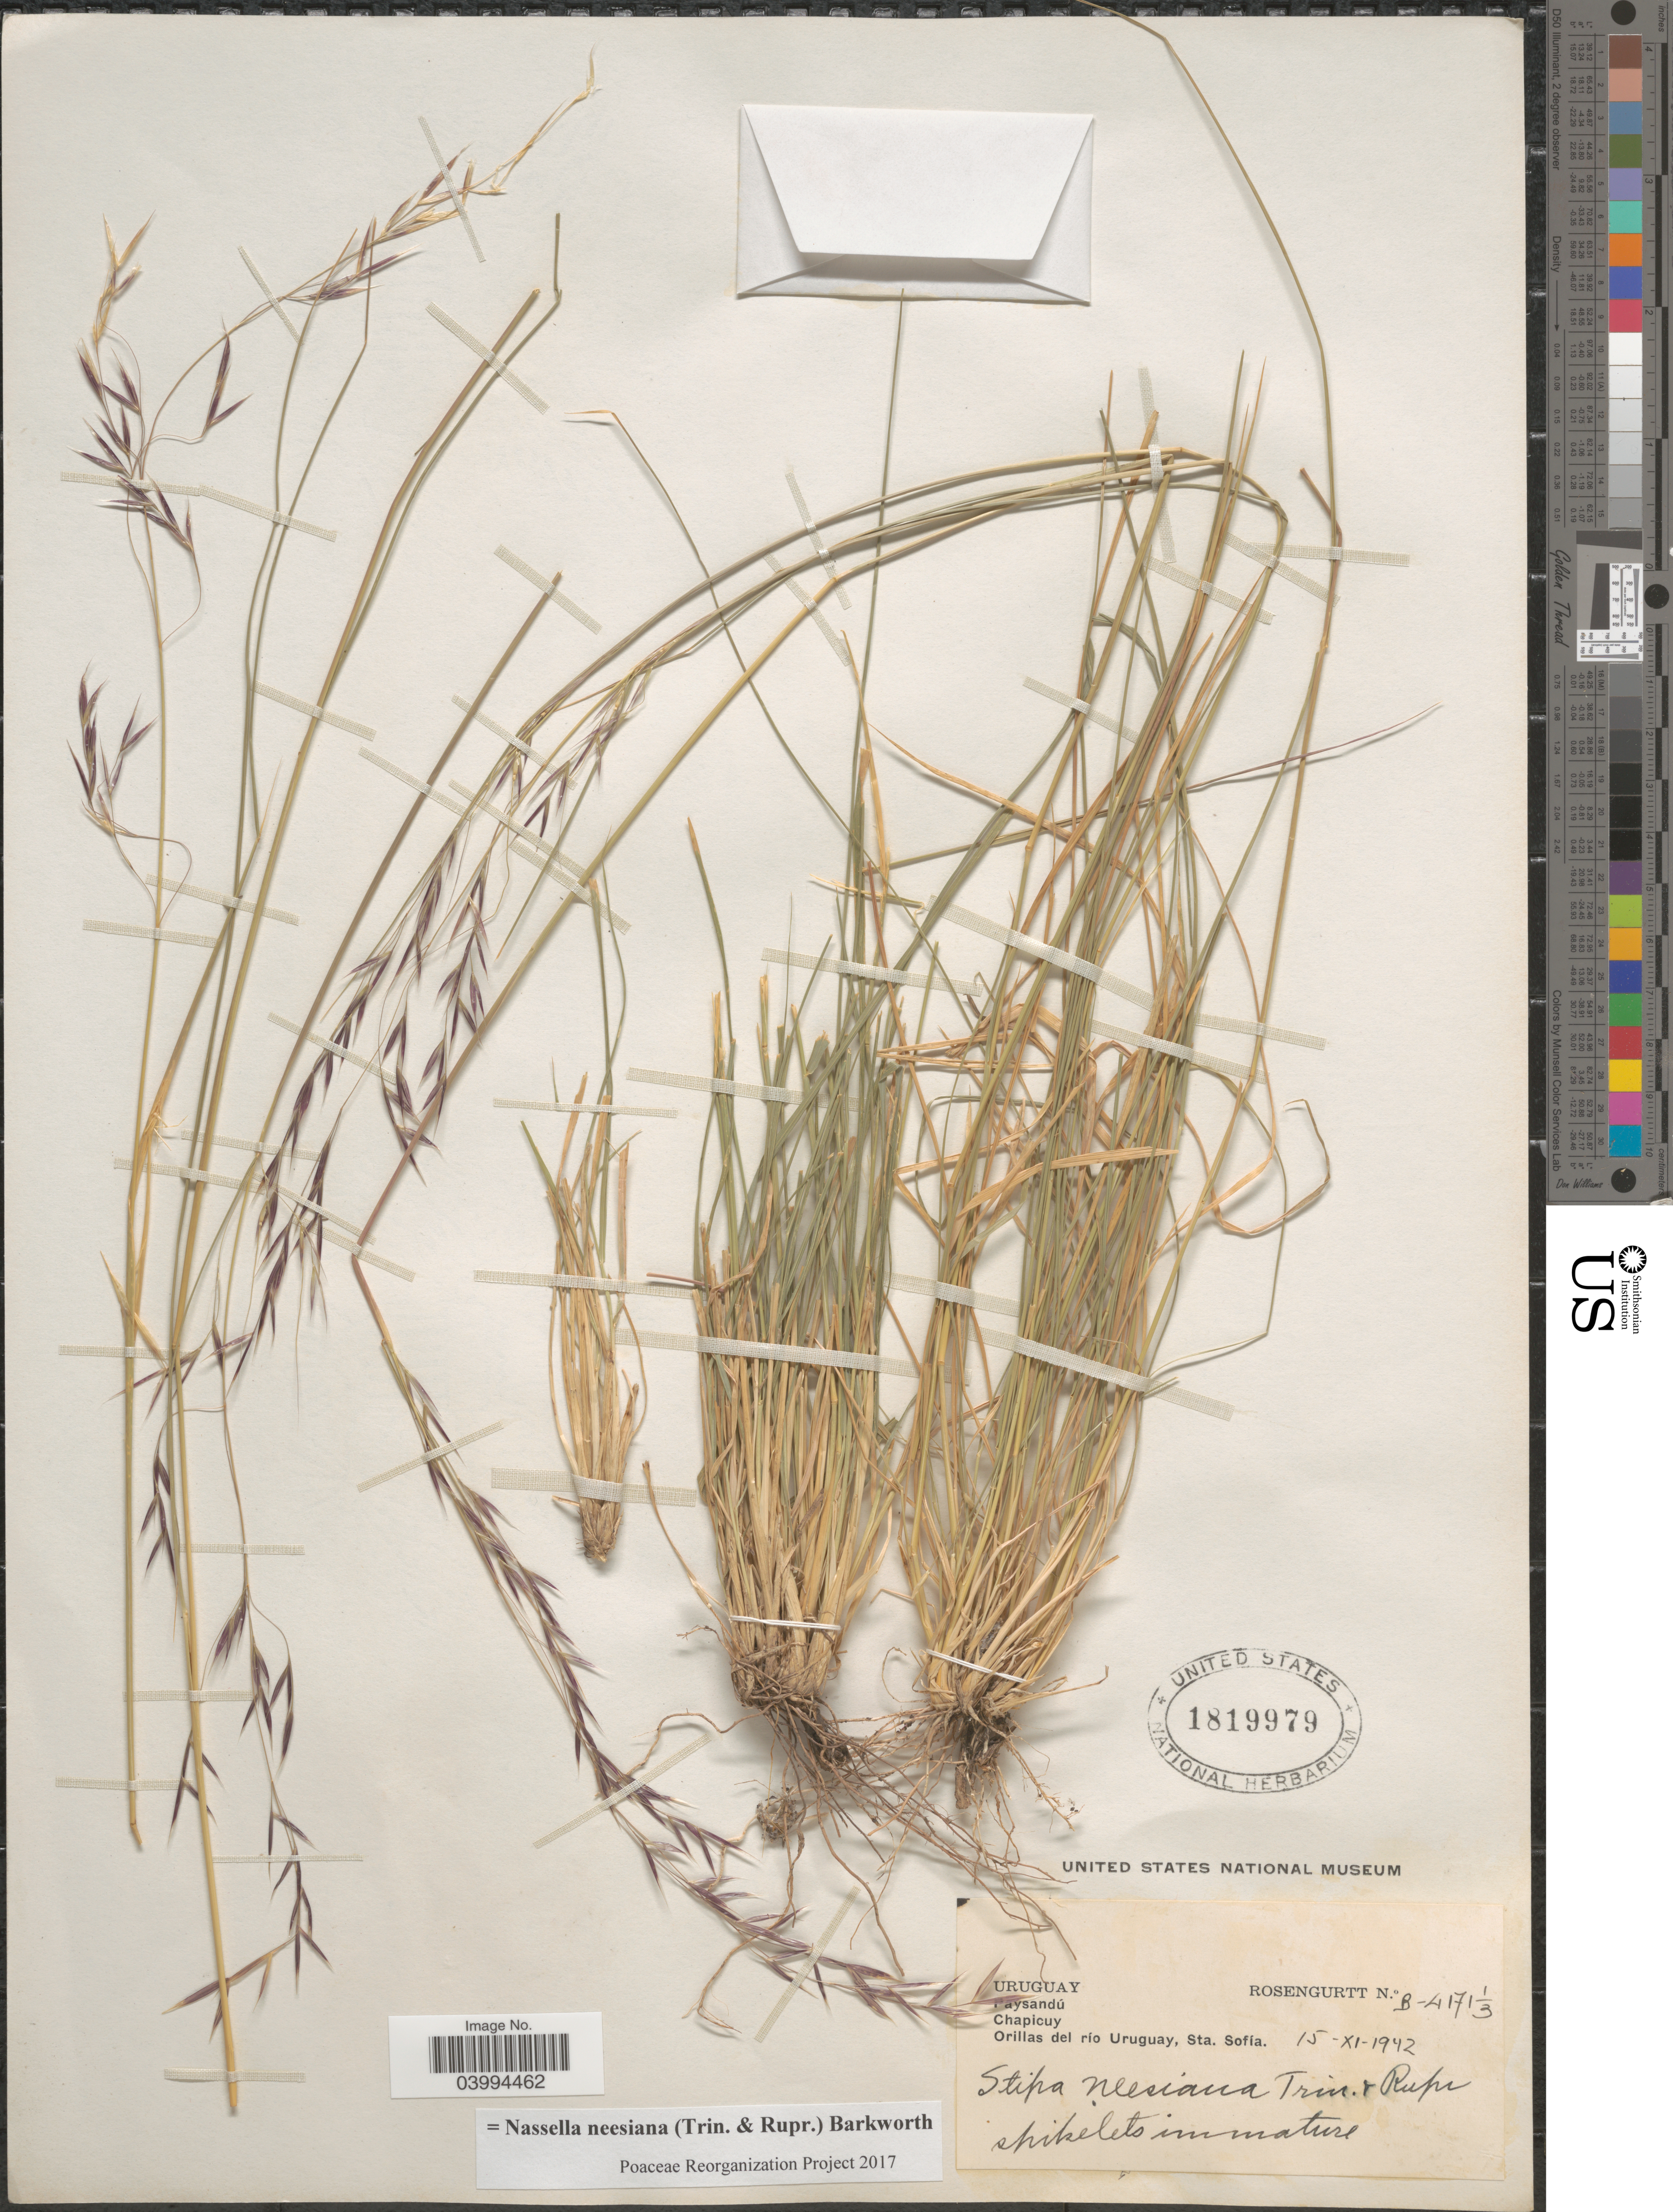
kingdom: Plantae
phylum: Tracheophyta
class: Liliopsida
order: Poales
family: Poaceae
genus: Nassella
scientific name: Nassella neesiana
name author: (Trin. & Rupr.) Barkworth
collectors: Rosengurtt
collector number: B4171⅓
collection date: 1942-11-15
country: Uruguay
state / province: Paysandu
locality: Chapicuy. Orillas del río Uruguay, Sta. Sofía.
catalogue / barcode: US 1819979